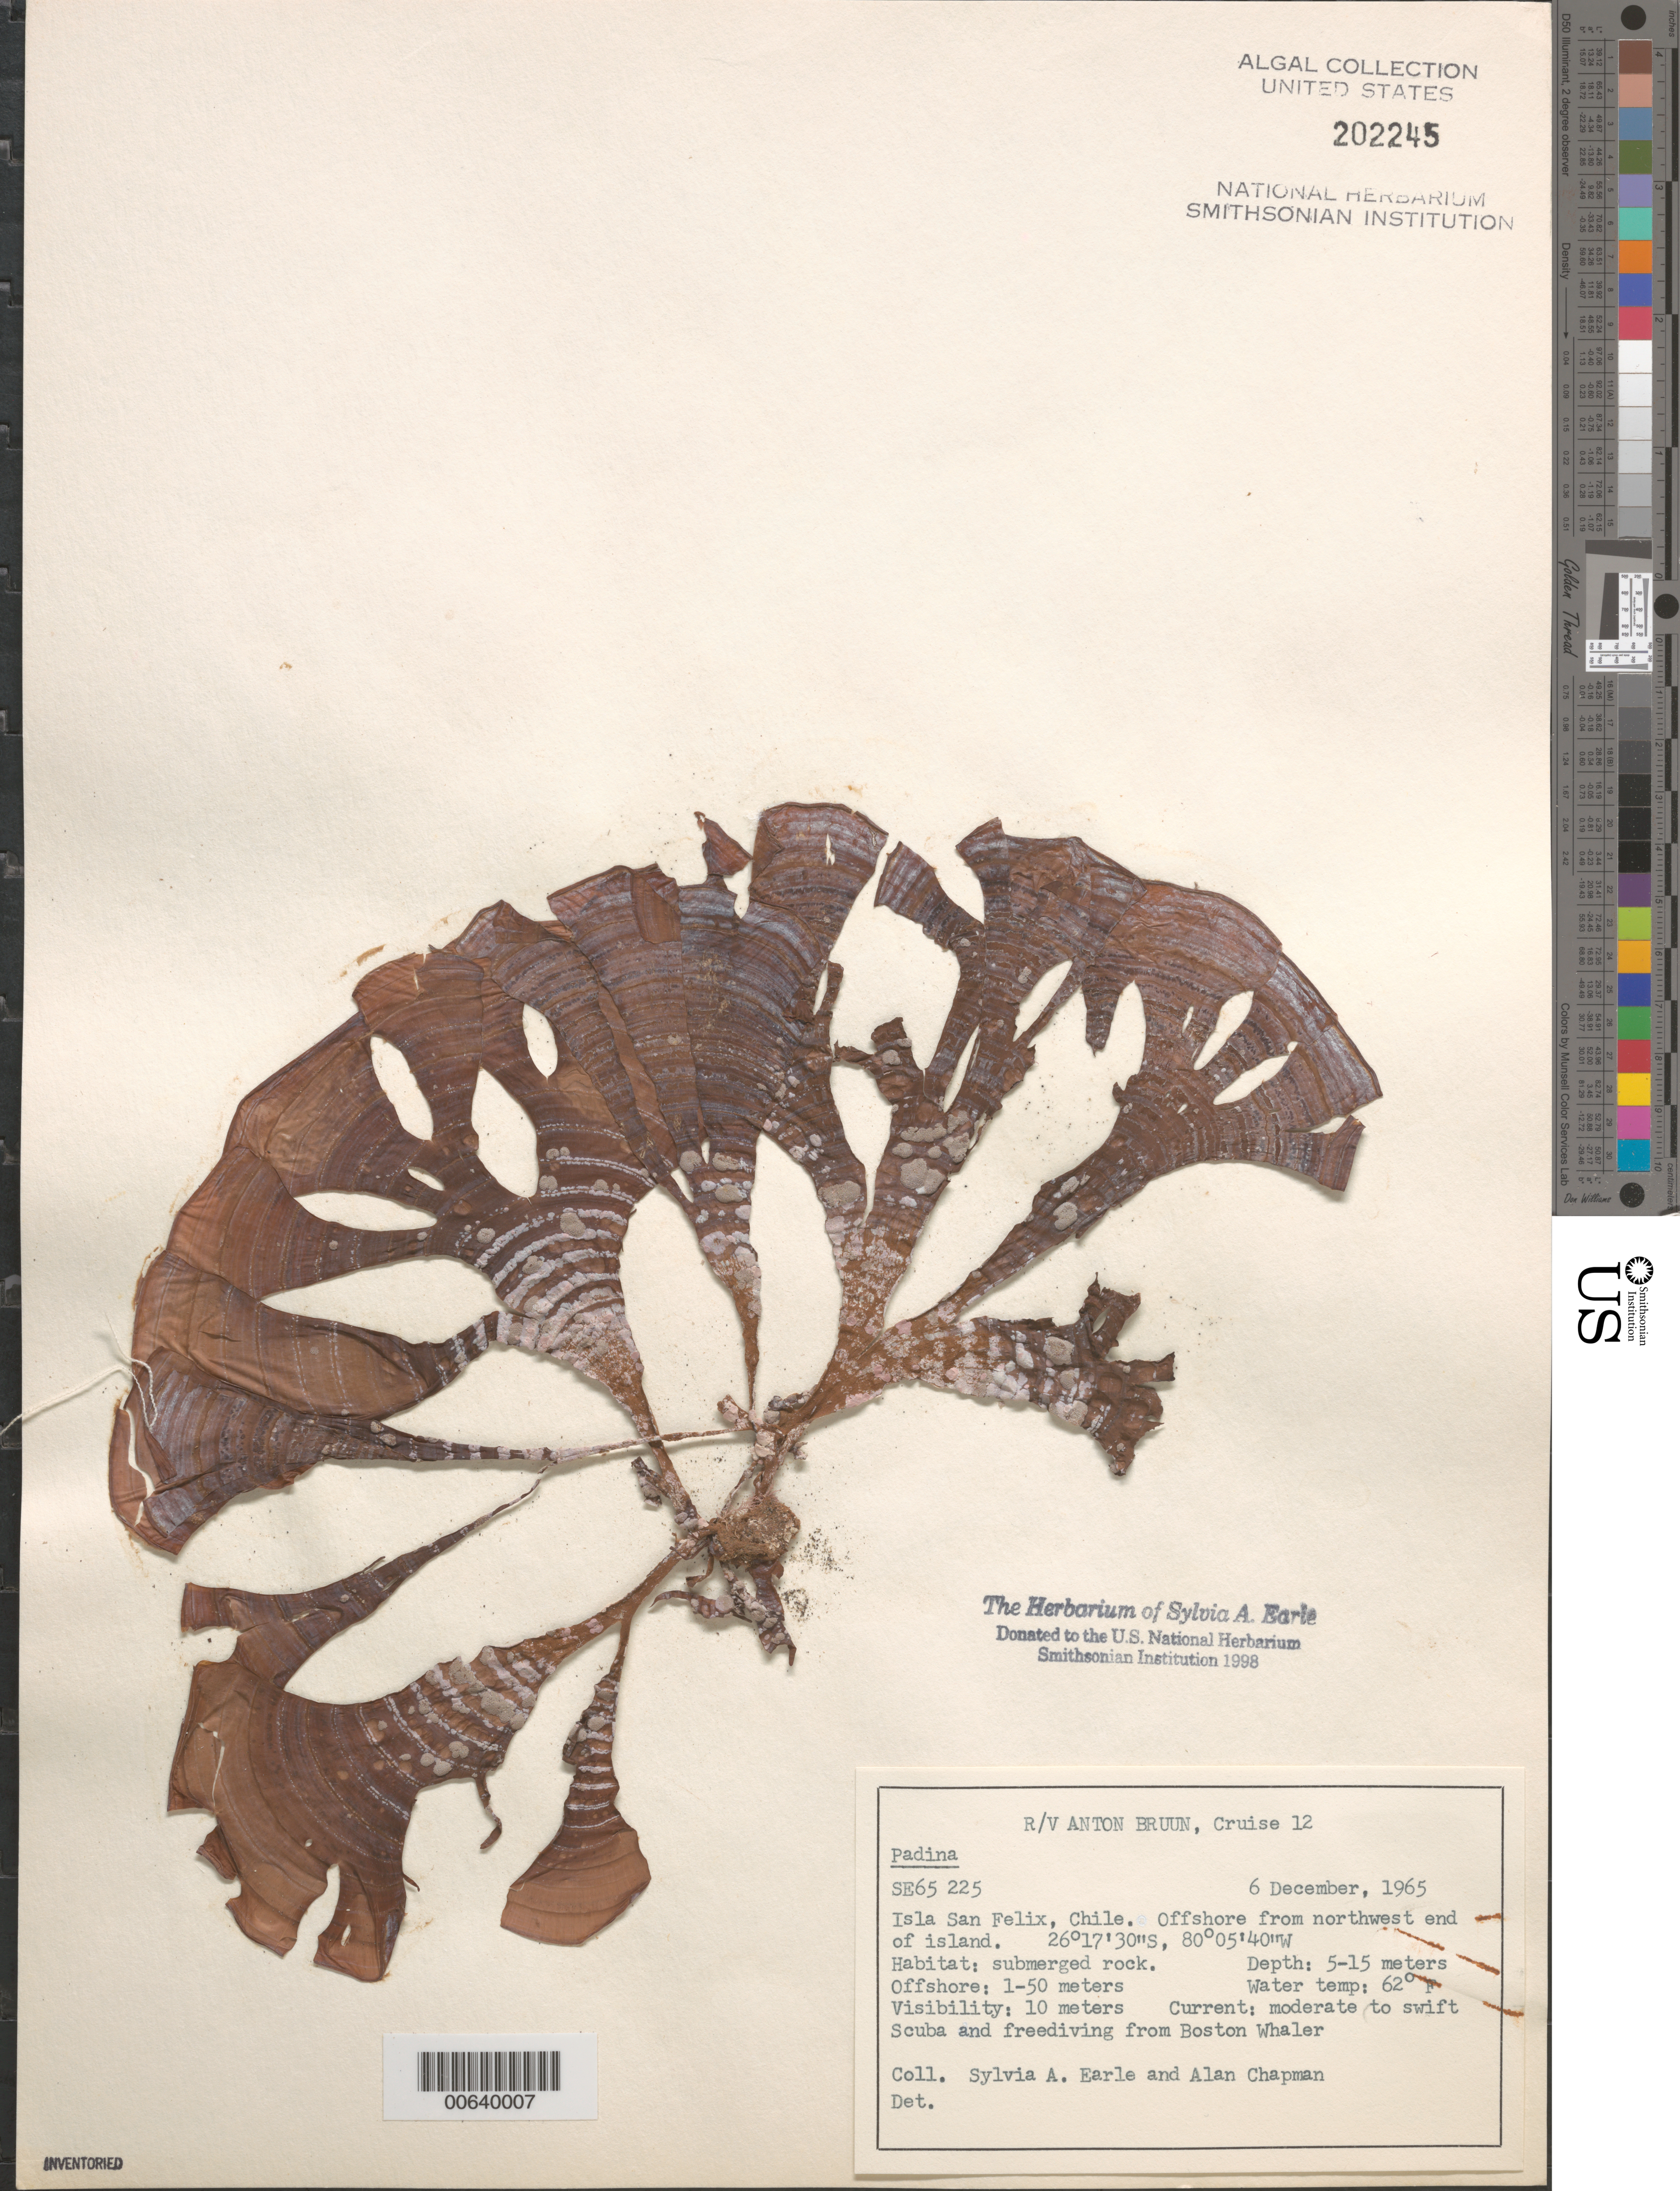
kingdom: Chromista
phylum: Ochrophyta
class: Phaeophyceae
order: Dictyotales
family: Dictyotaceae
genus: Padina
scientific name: Padina sp.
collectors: S. A. Earle & A. Chapman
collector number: SE 65225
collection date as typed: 06 Dec 1965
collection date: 1965-12-06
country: Chile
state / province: Atacama (III)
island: Isla San Felix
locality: Off northwest end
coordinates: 26 17' 30" S, 80 05' 40" W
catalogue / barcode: US 202245